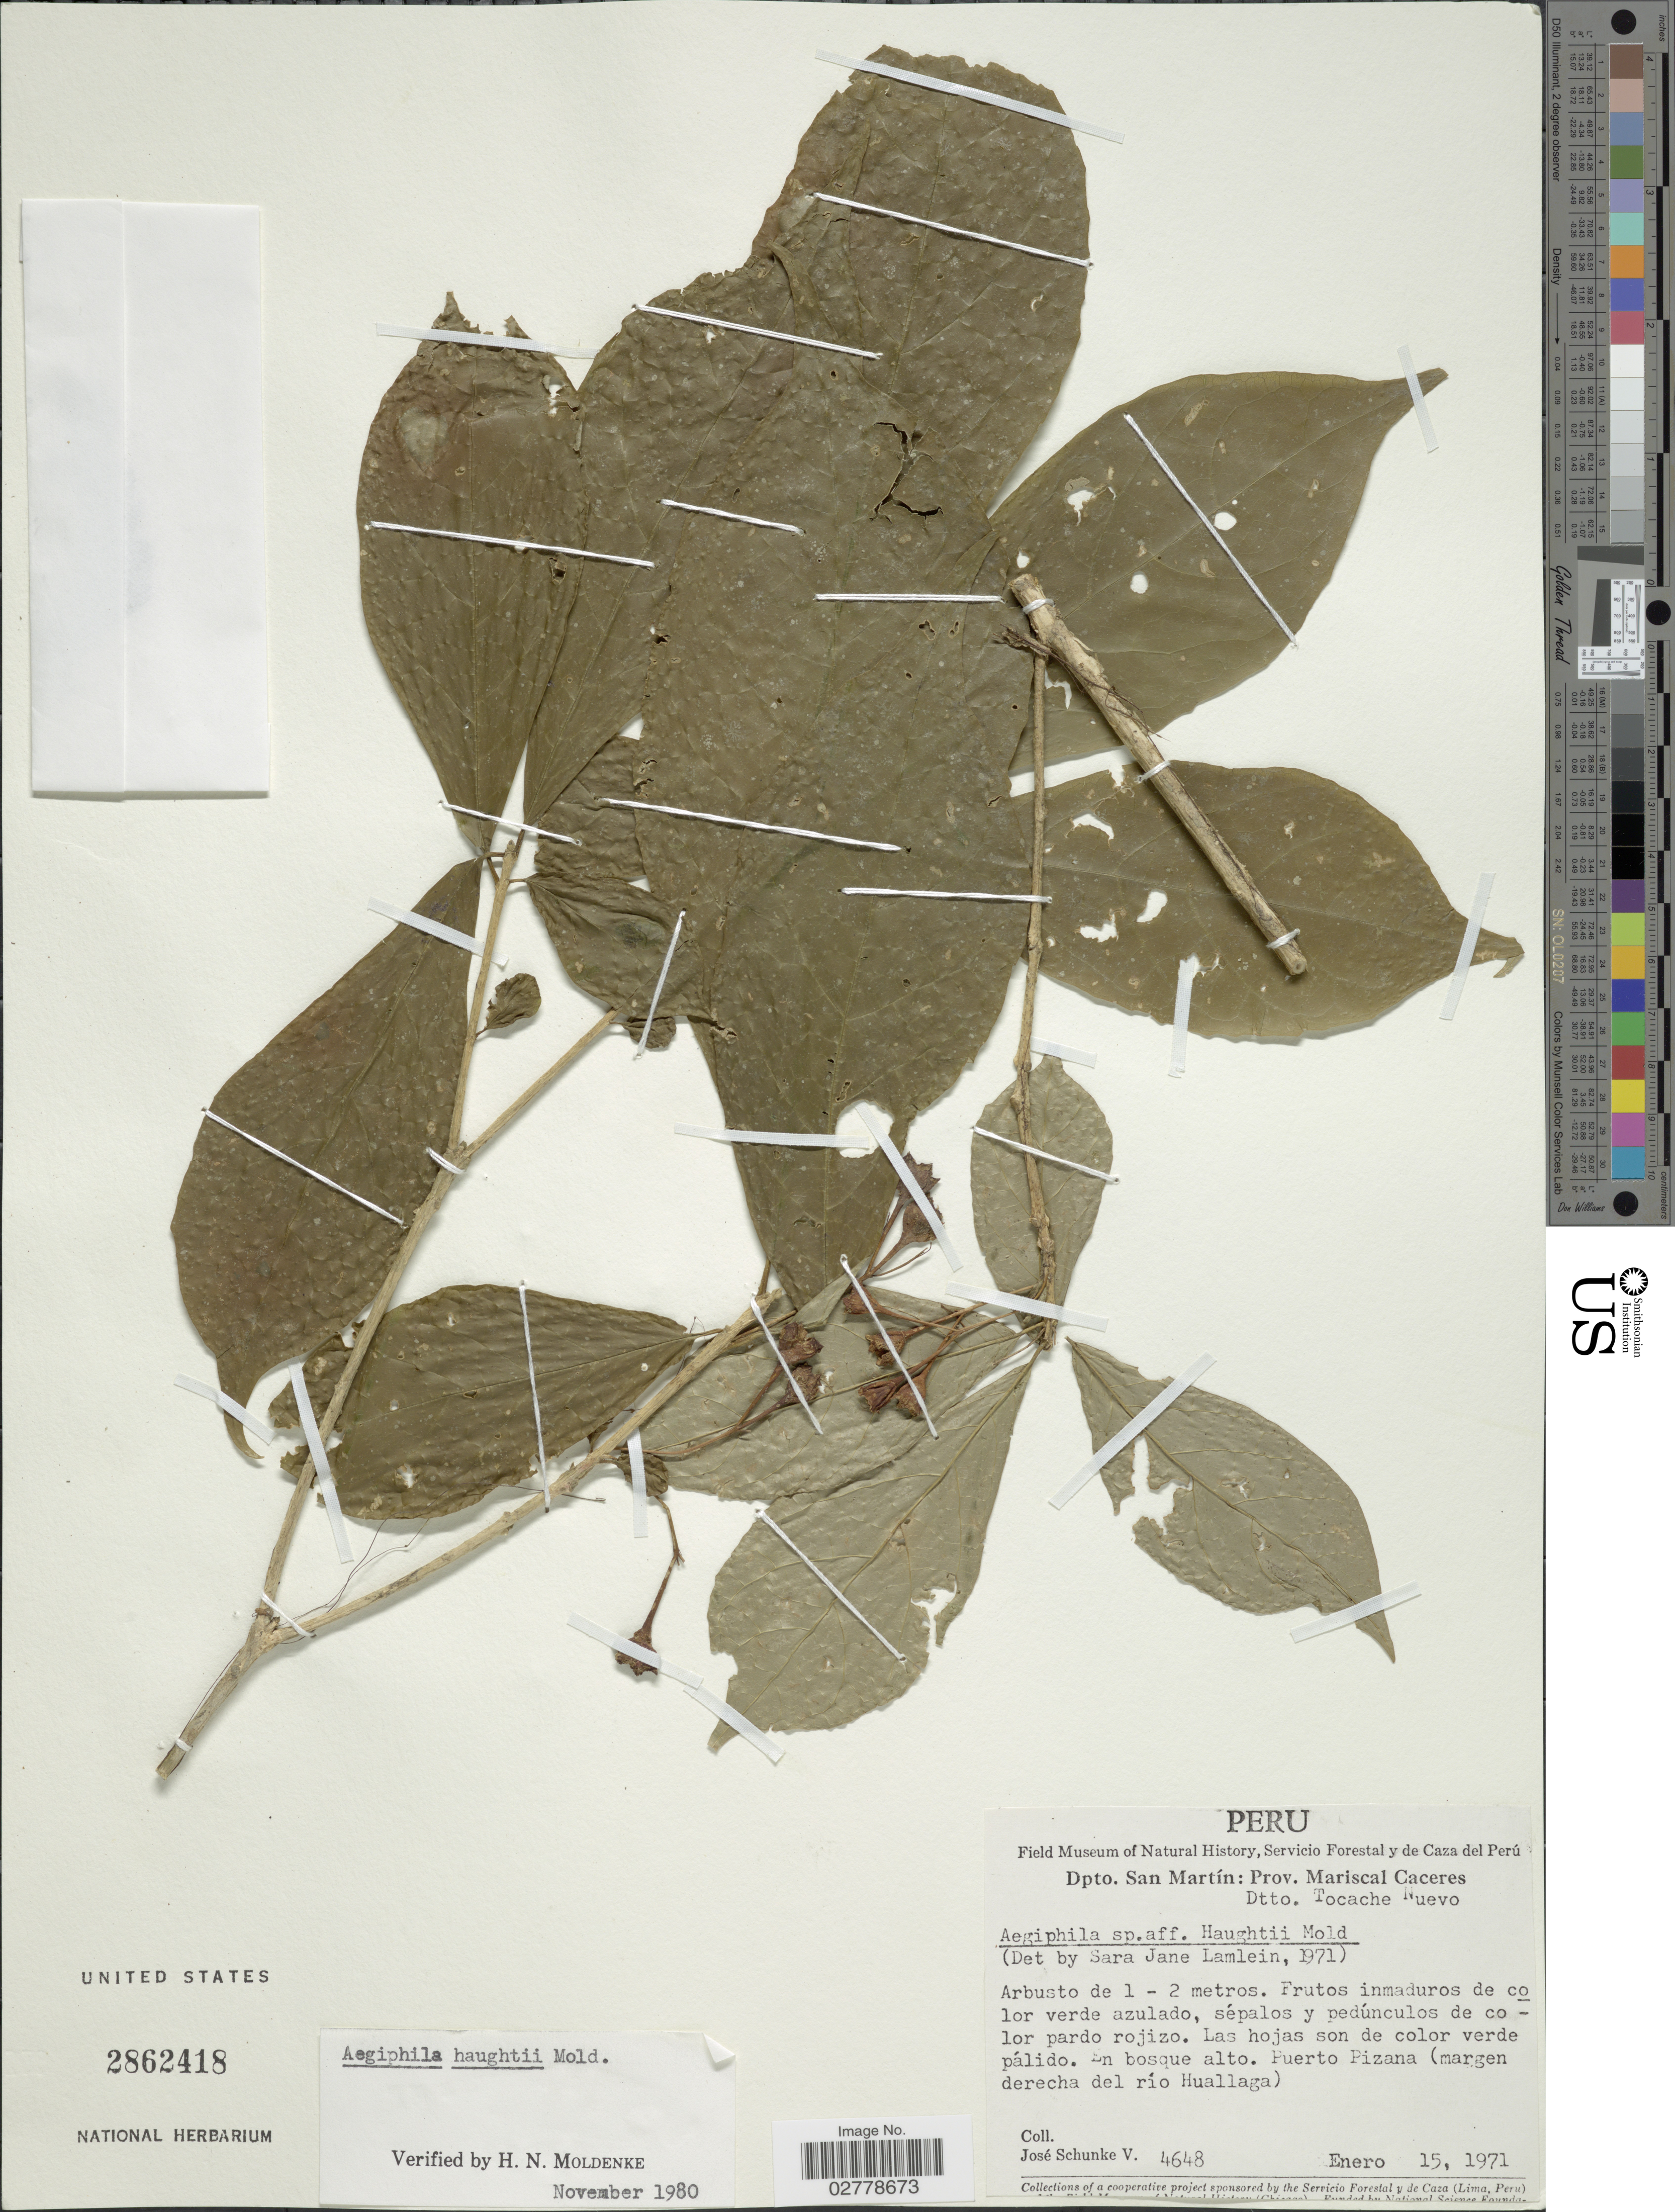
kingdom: Plantae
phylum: Tracheophyta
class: Magnoliopsida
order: Lamiales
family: Lamiaceae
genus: Aegiphila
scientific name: Aegiphila haughtii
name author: Moldenke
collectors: J. Schunke Vigo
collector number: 4648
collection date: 1971-01-15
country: Peru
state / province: San Martín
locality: Dpto. San Martín: Prov. Mariscal Caceres. Dtto. Tocache Nuevo. Puerto Pizana (margen derecha del río Huallaga).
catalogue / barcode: US 2862418